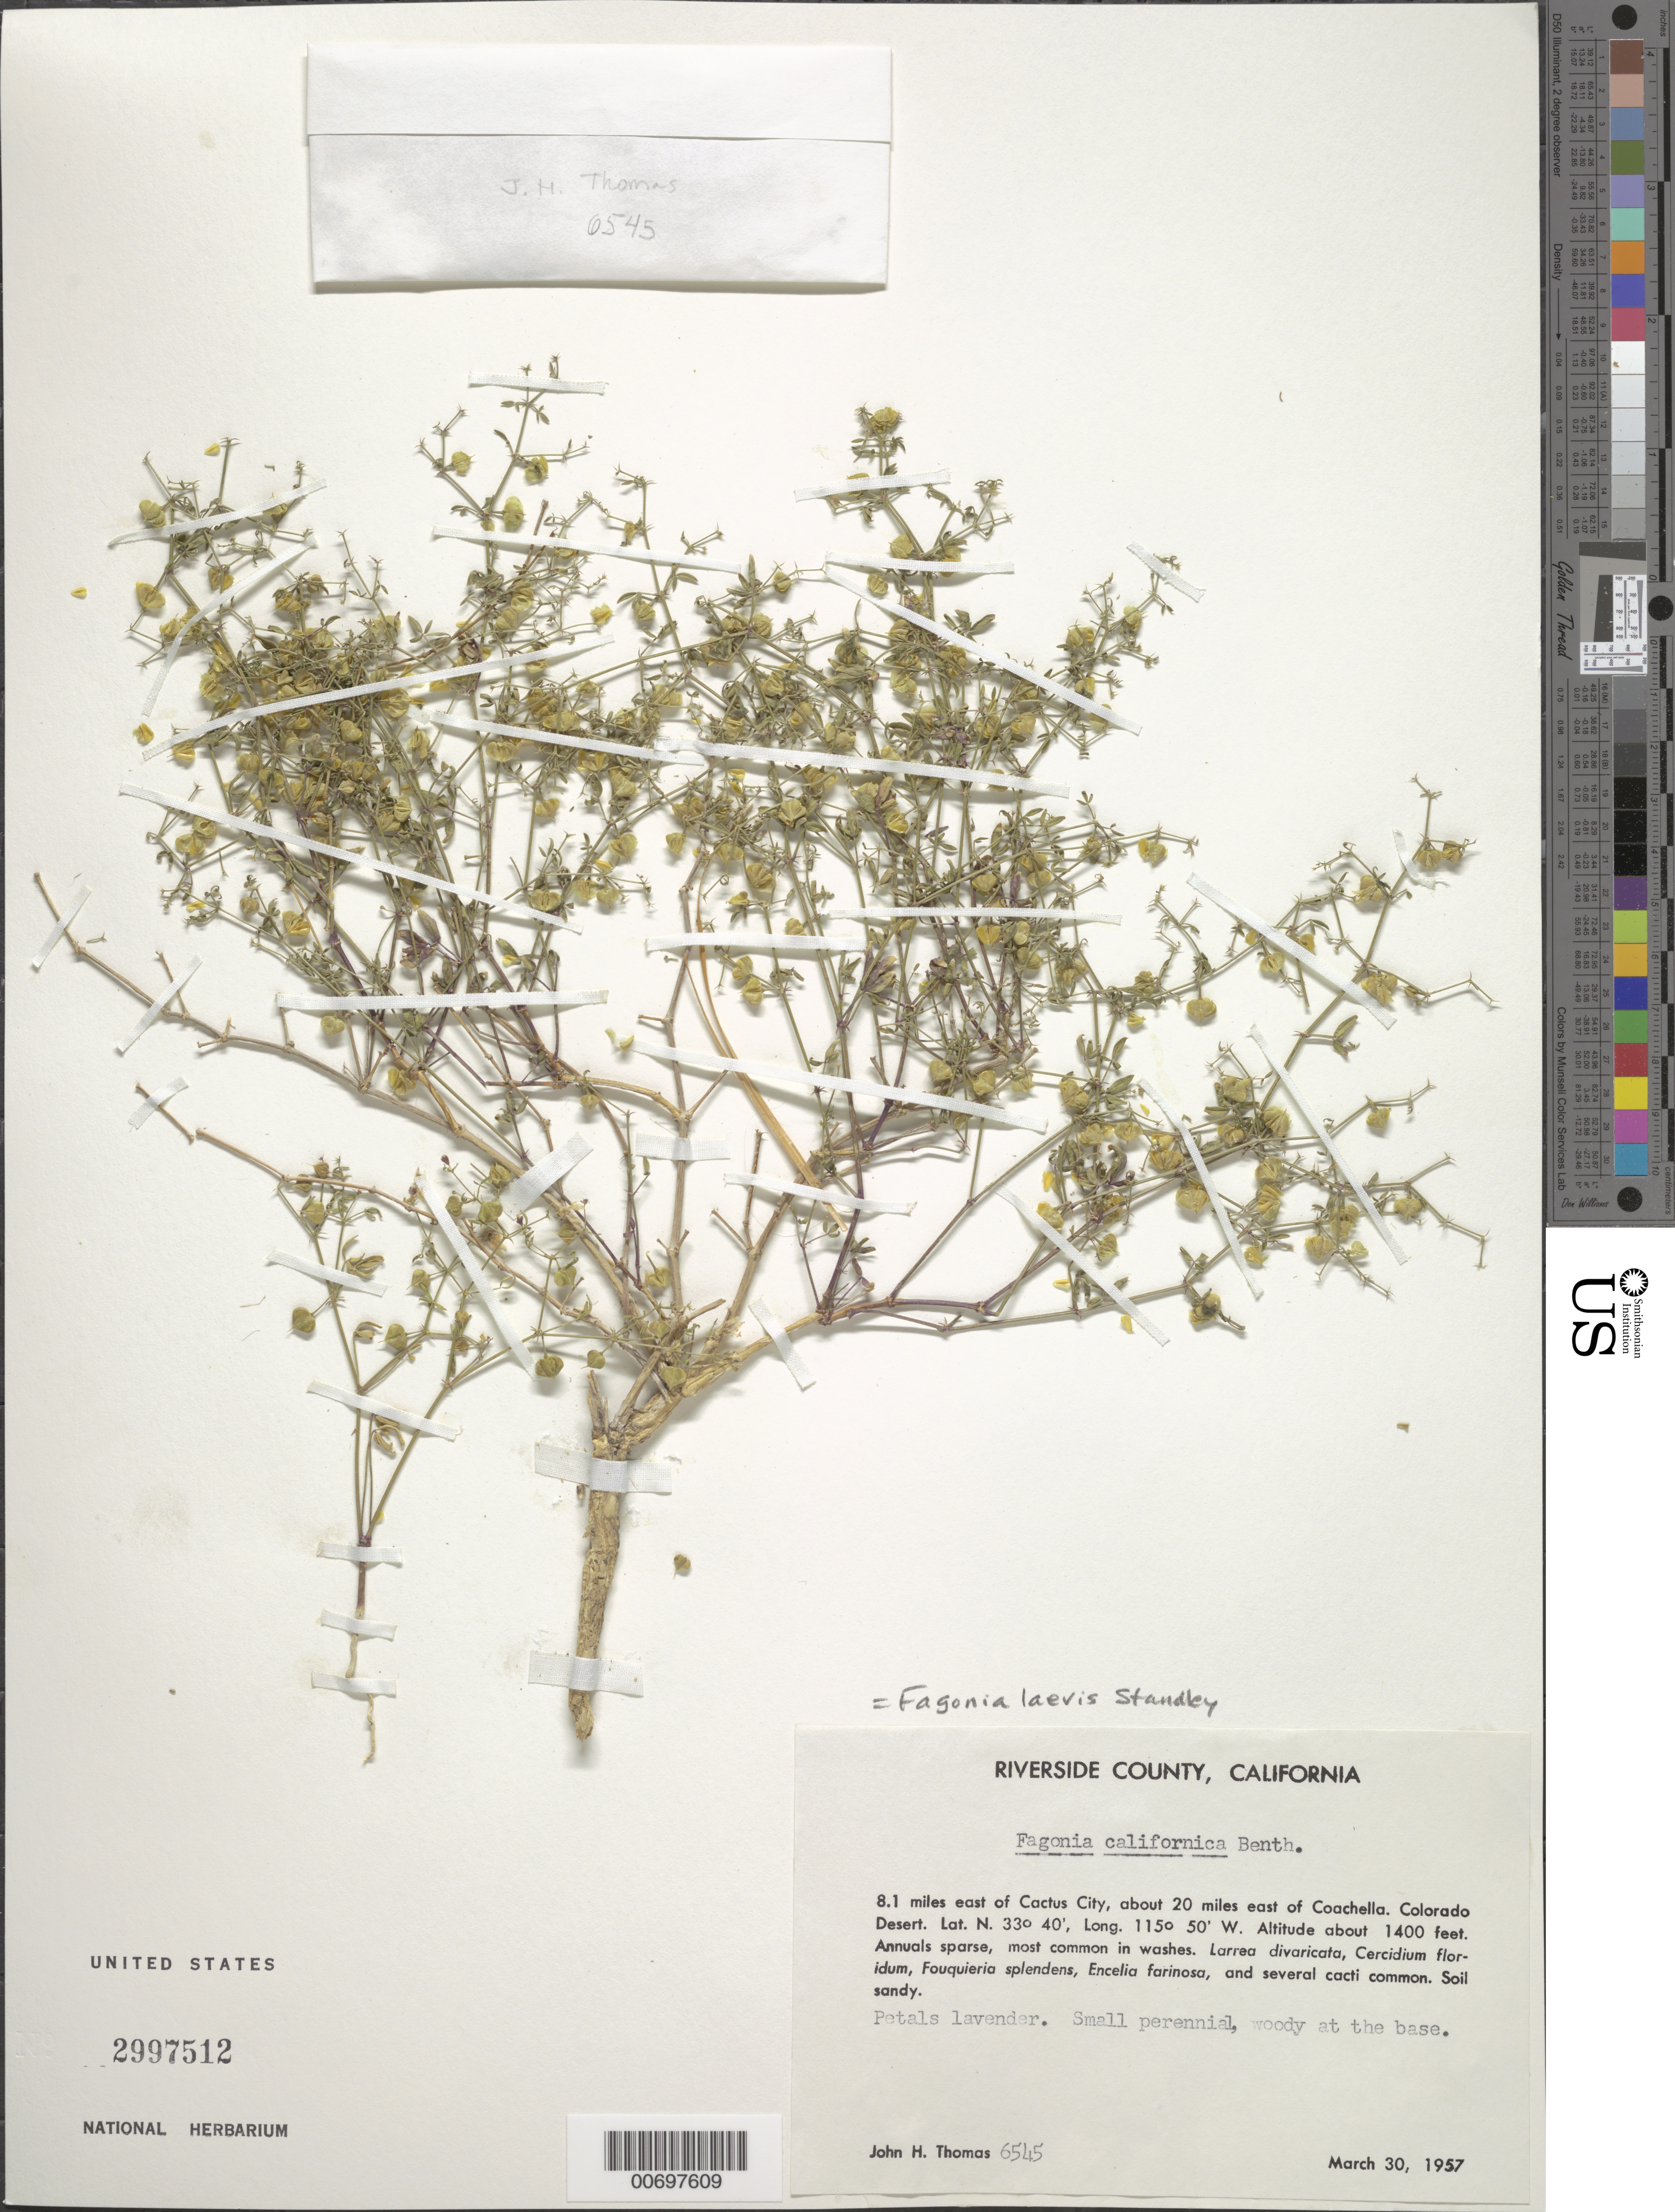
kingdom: Plantae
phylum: Tracheophyta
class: Magnoliopsida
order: Zygophyllales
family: Zygophyllaceae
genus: Fagonia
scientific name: Fagonia laevis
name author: Standl.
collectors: J. H. Thomas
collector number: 6545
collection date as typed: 30 Mar 1957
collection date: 1957-03-30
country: United States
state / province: California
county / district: Riverside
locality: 8.1 miles east of Cactus City, about 20 miles wast of Coachella. Colorado Desert. Lat. N. 33º 40', Long. 115º 50' W.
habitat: Soil sandy.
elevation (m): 427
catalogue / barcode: US 2997512